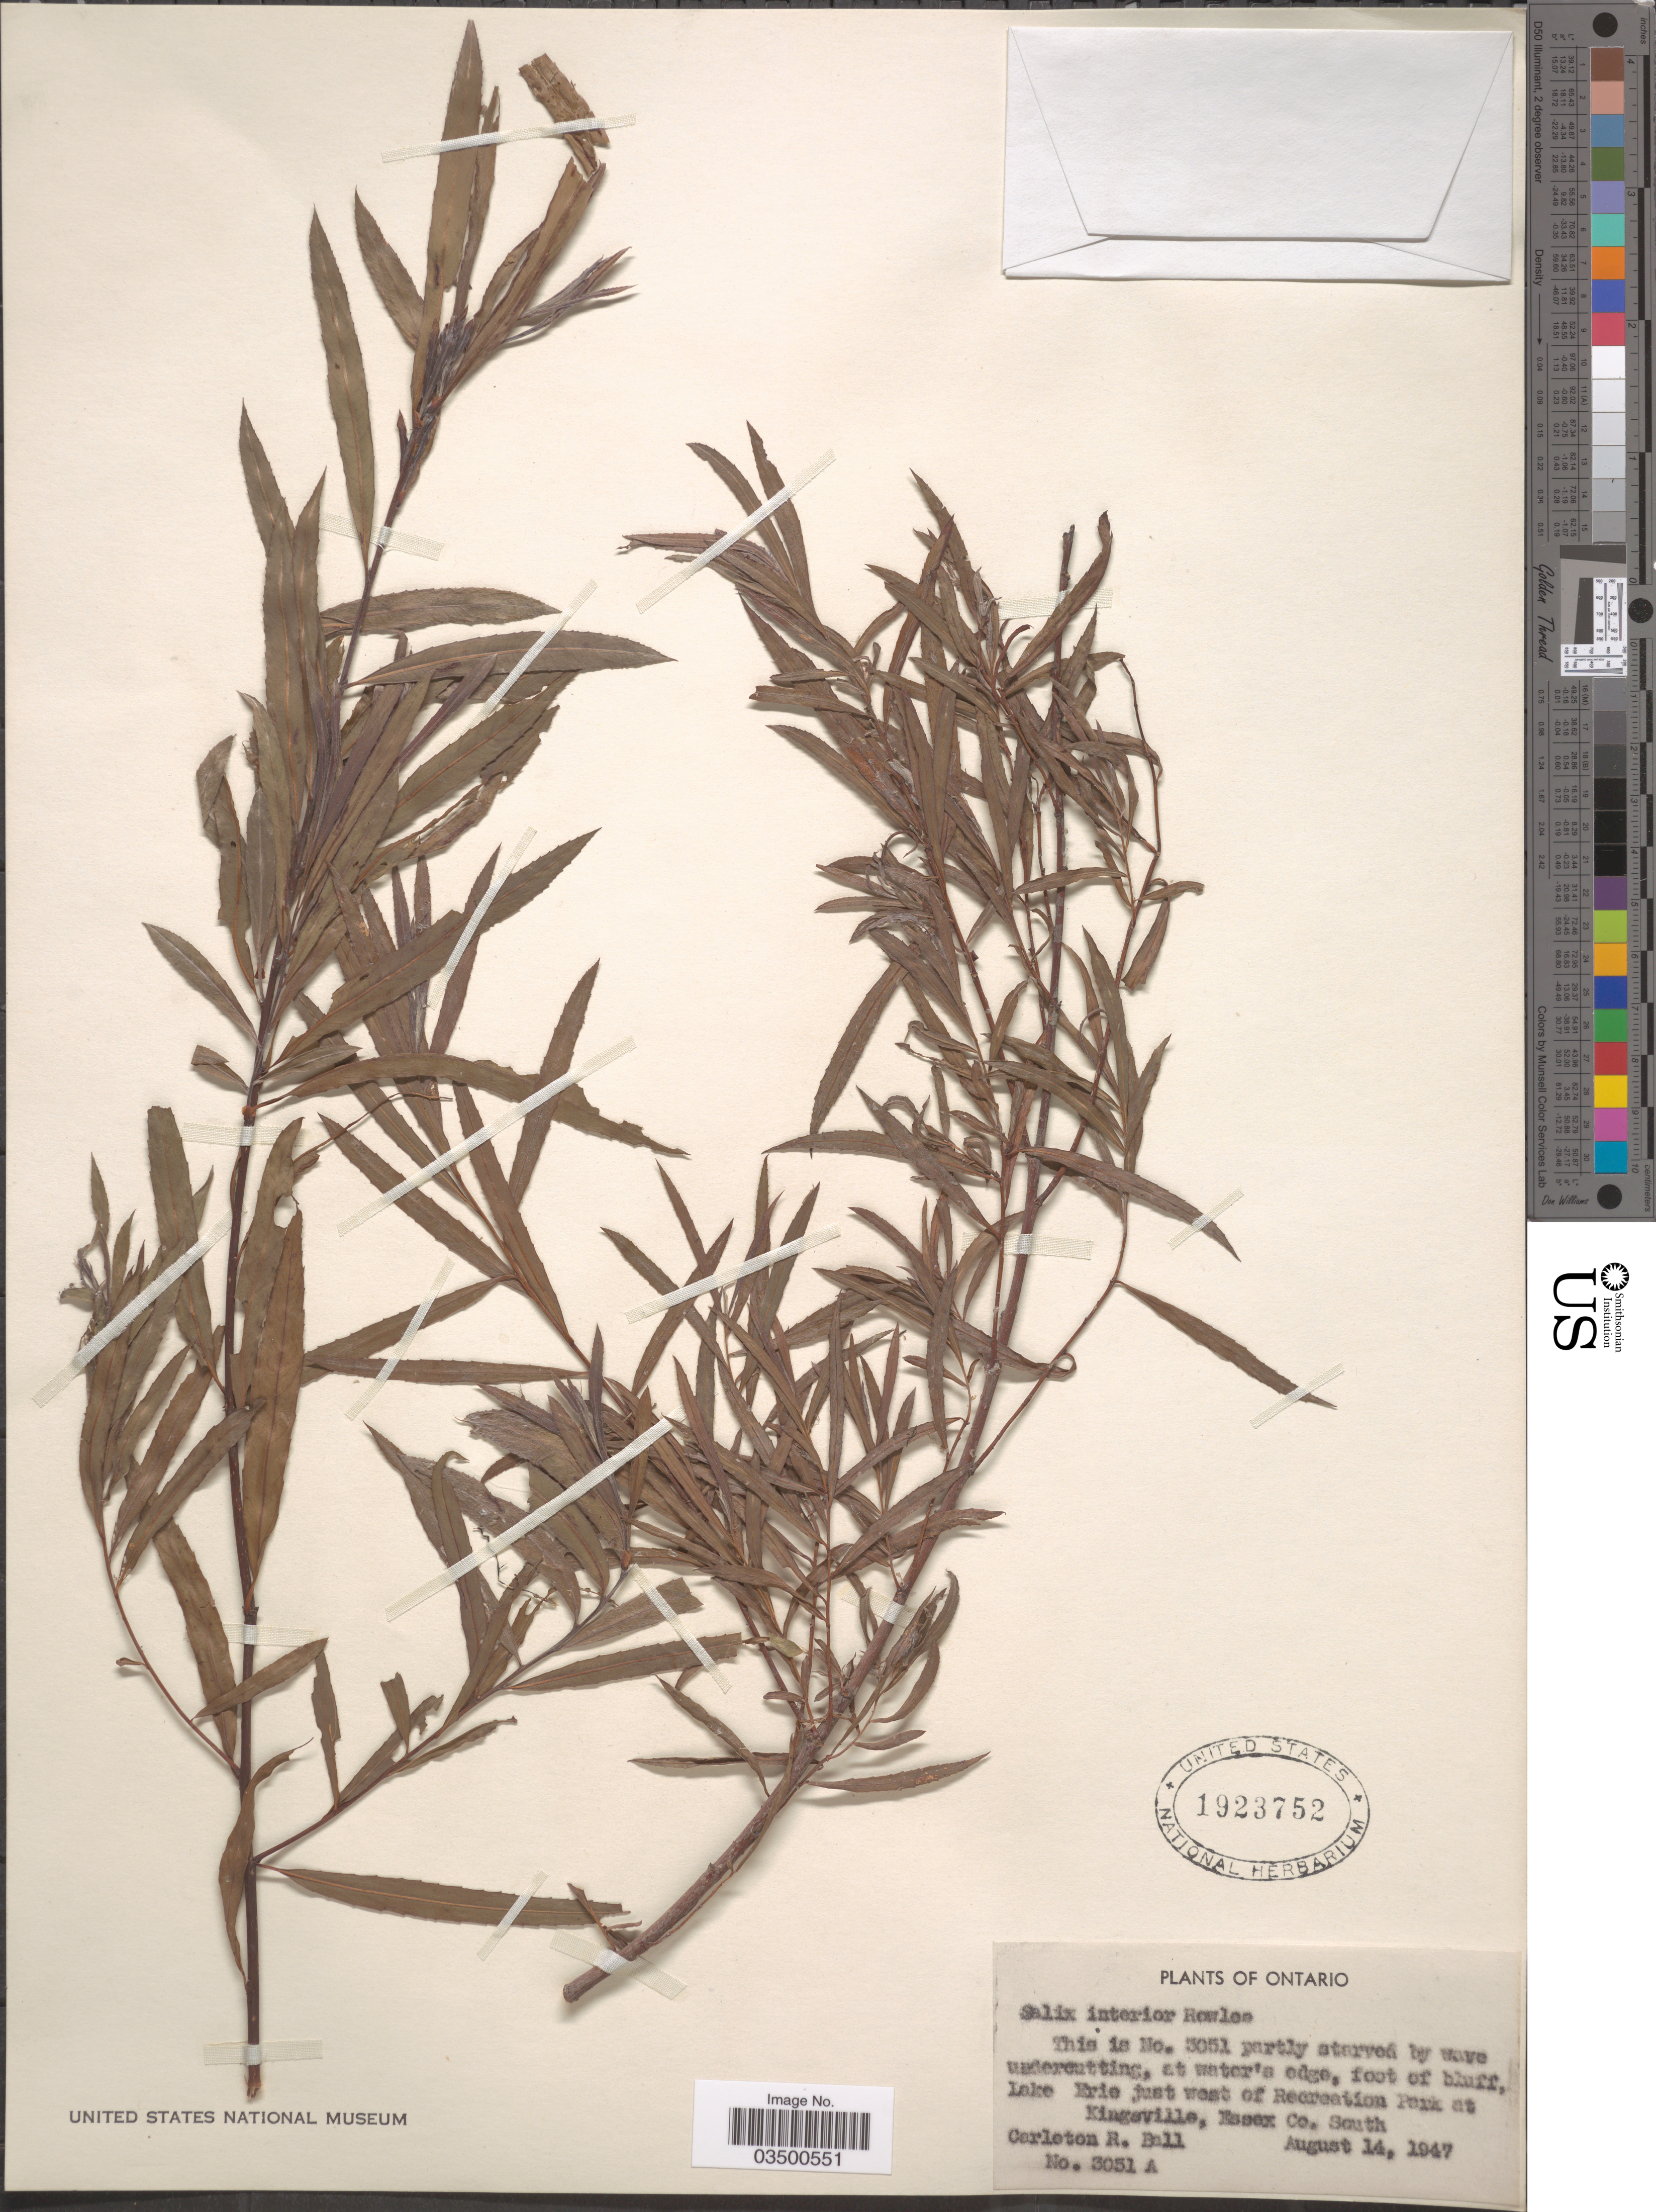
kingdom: Plantae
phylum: Tracheophyta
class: Magnoliopsida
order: Malpighiales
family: Salicaceae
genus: Salix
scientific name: Salix interior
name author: Rowlee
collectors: C. R. Ball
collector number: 3051A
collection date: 1947-08-14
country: Canada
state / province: Ontario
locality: At water's edge, foot of bluff, Lake Erie just west of Recreatíon Park at Kingsville, Essex Co. South.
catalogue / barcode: US 1923752